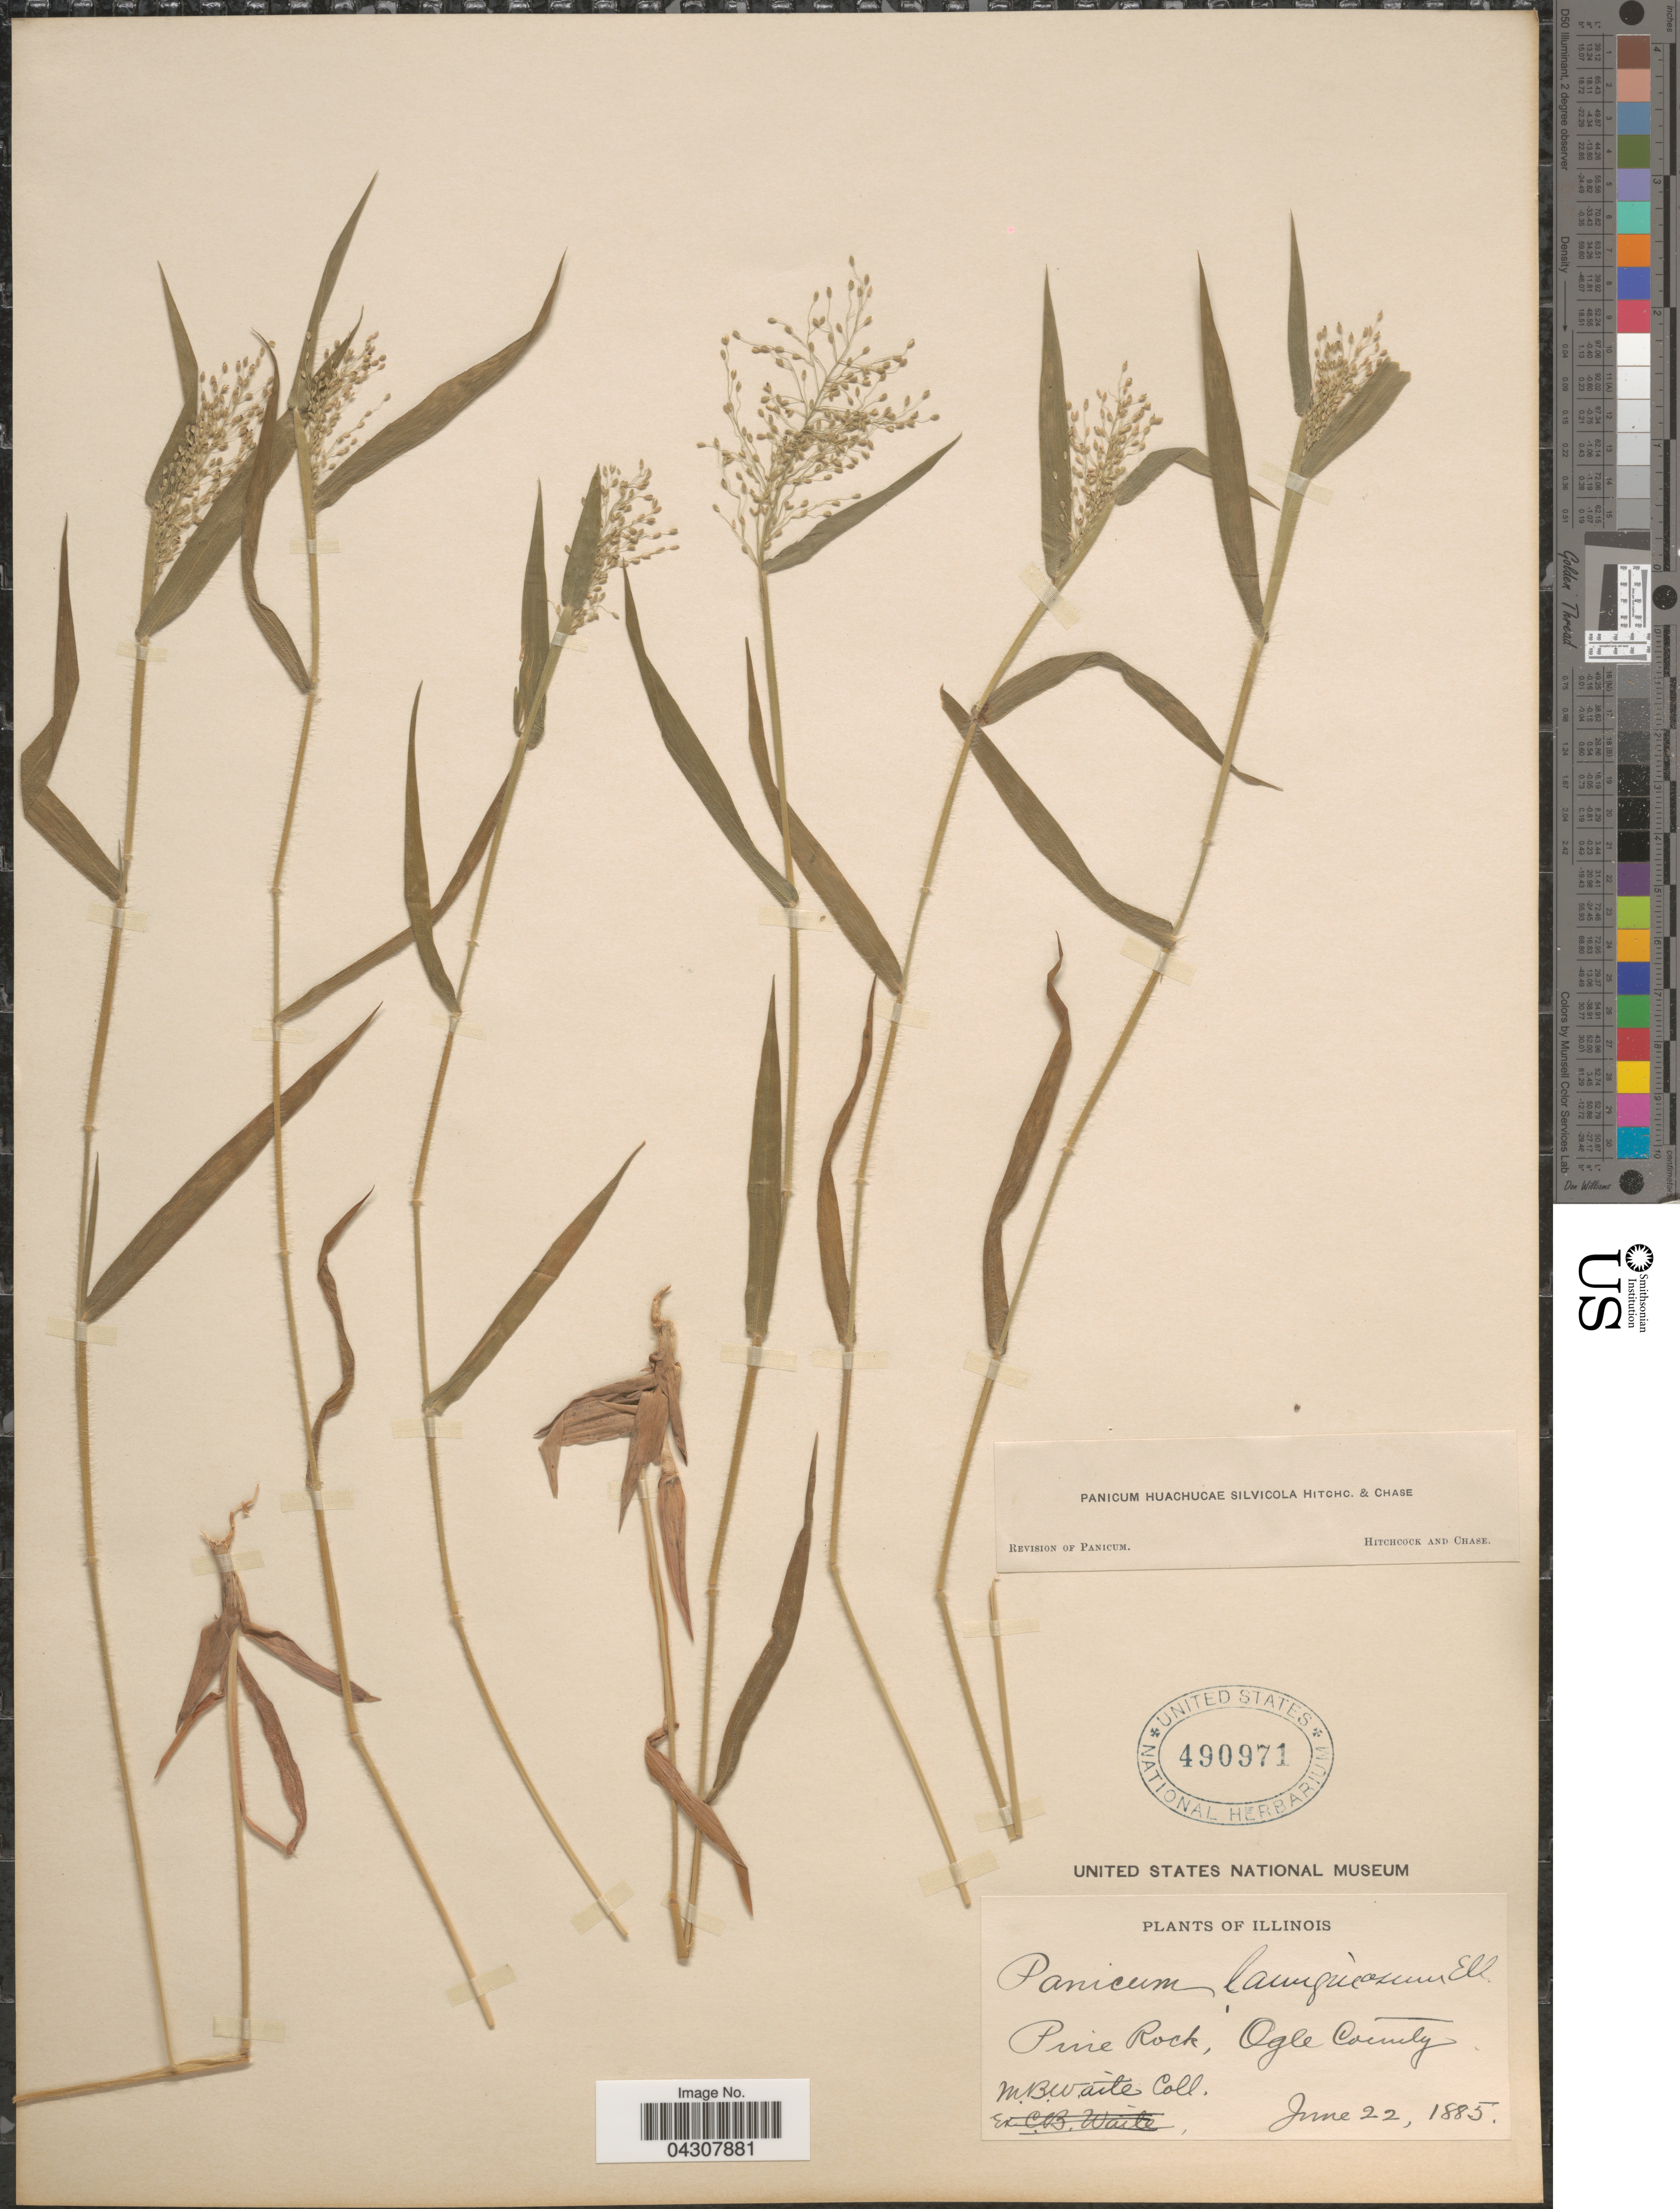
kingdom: Plantae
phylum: Tracheophyta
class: Liliopsida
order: Poales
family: Poaceae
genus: Dichanthelium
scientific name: Dichanthelium acuminatum var. acuminatum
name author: (Sw.) Gould & C.A. Clark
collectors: W. Waite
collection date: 1885-06-22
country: United States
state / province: Illinois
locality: Pine Rock, Ogle County.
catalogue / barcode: US 490971